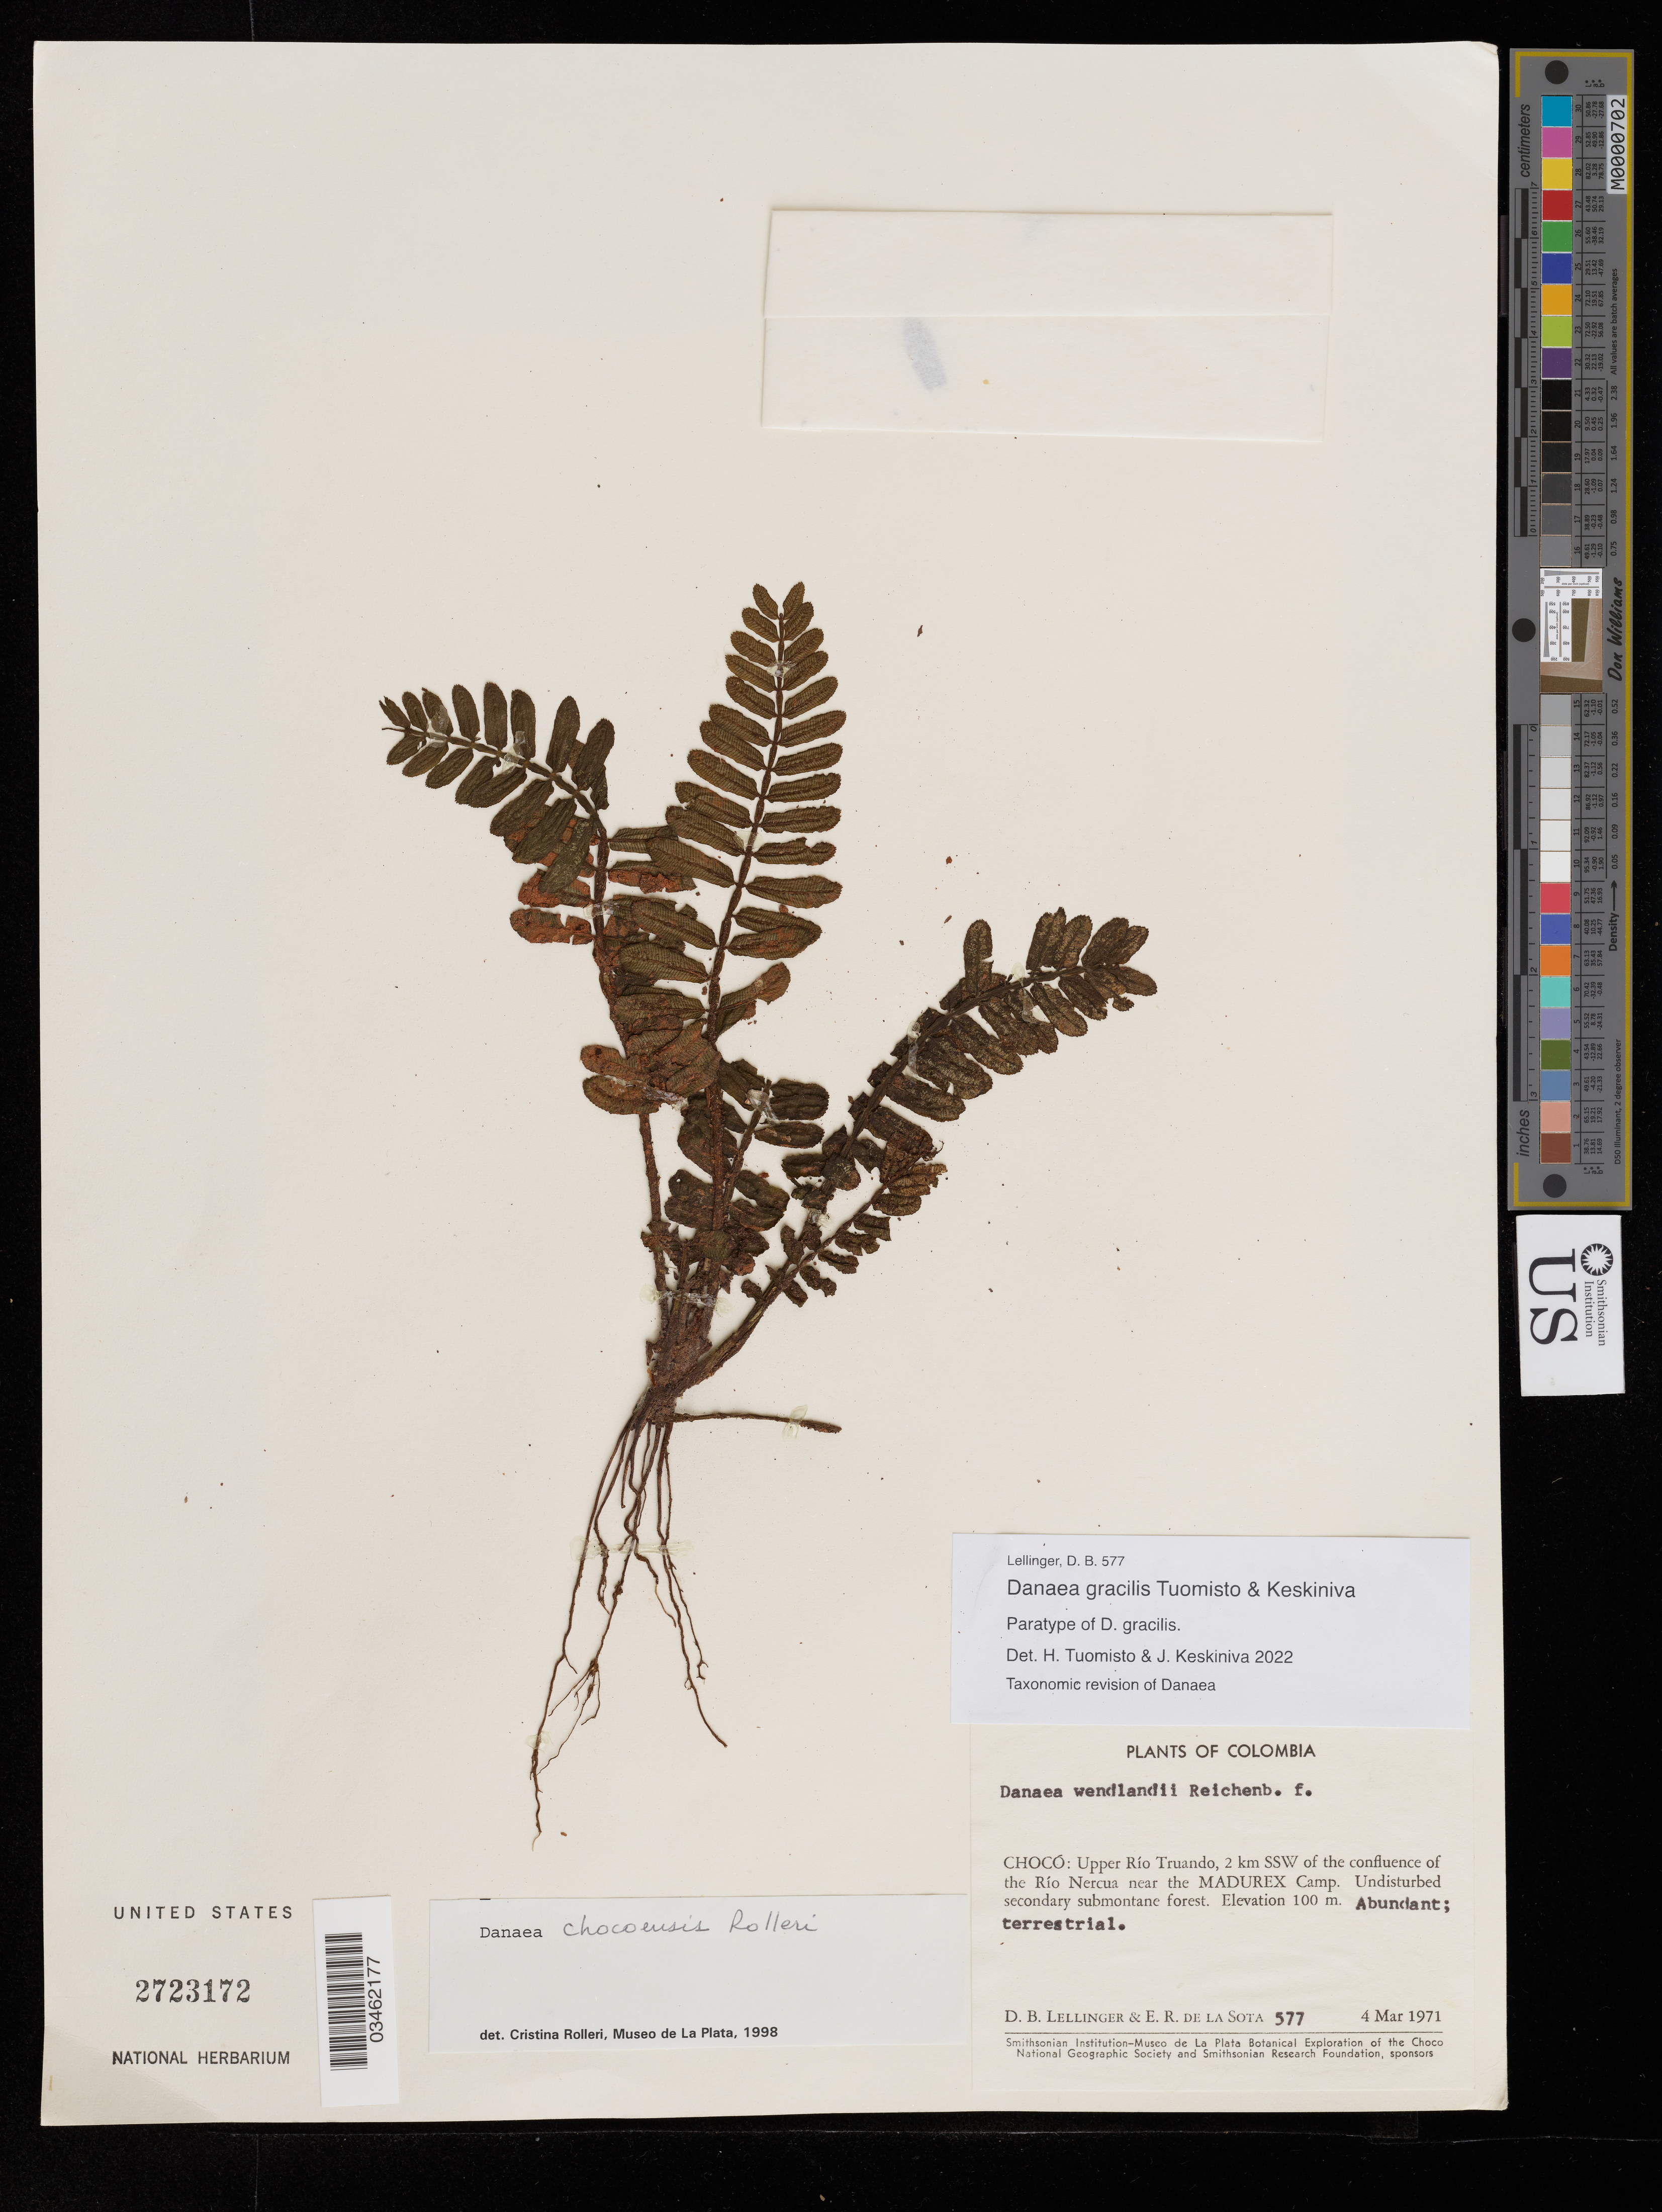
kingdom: Plantae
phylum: Tracheophyta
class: Polypodiopsida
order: Marattiales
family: Marattiaceae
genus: Danaea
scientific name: Danaea gracilis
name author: Tuomisto & Keskiniva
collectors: D. B. Lellinger & E. R. de la Sota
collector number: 577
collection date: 1971-03-04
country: Colombia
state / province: Chocó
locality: Upper Río Truando, 2 km SSW of the confluence of the Río Nercua near the MADUREX Camp.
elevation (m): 100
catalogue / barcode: US 2723172